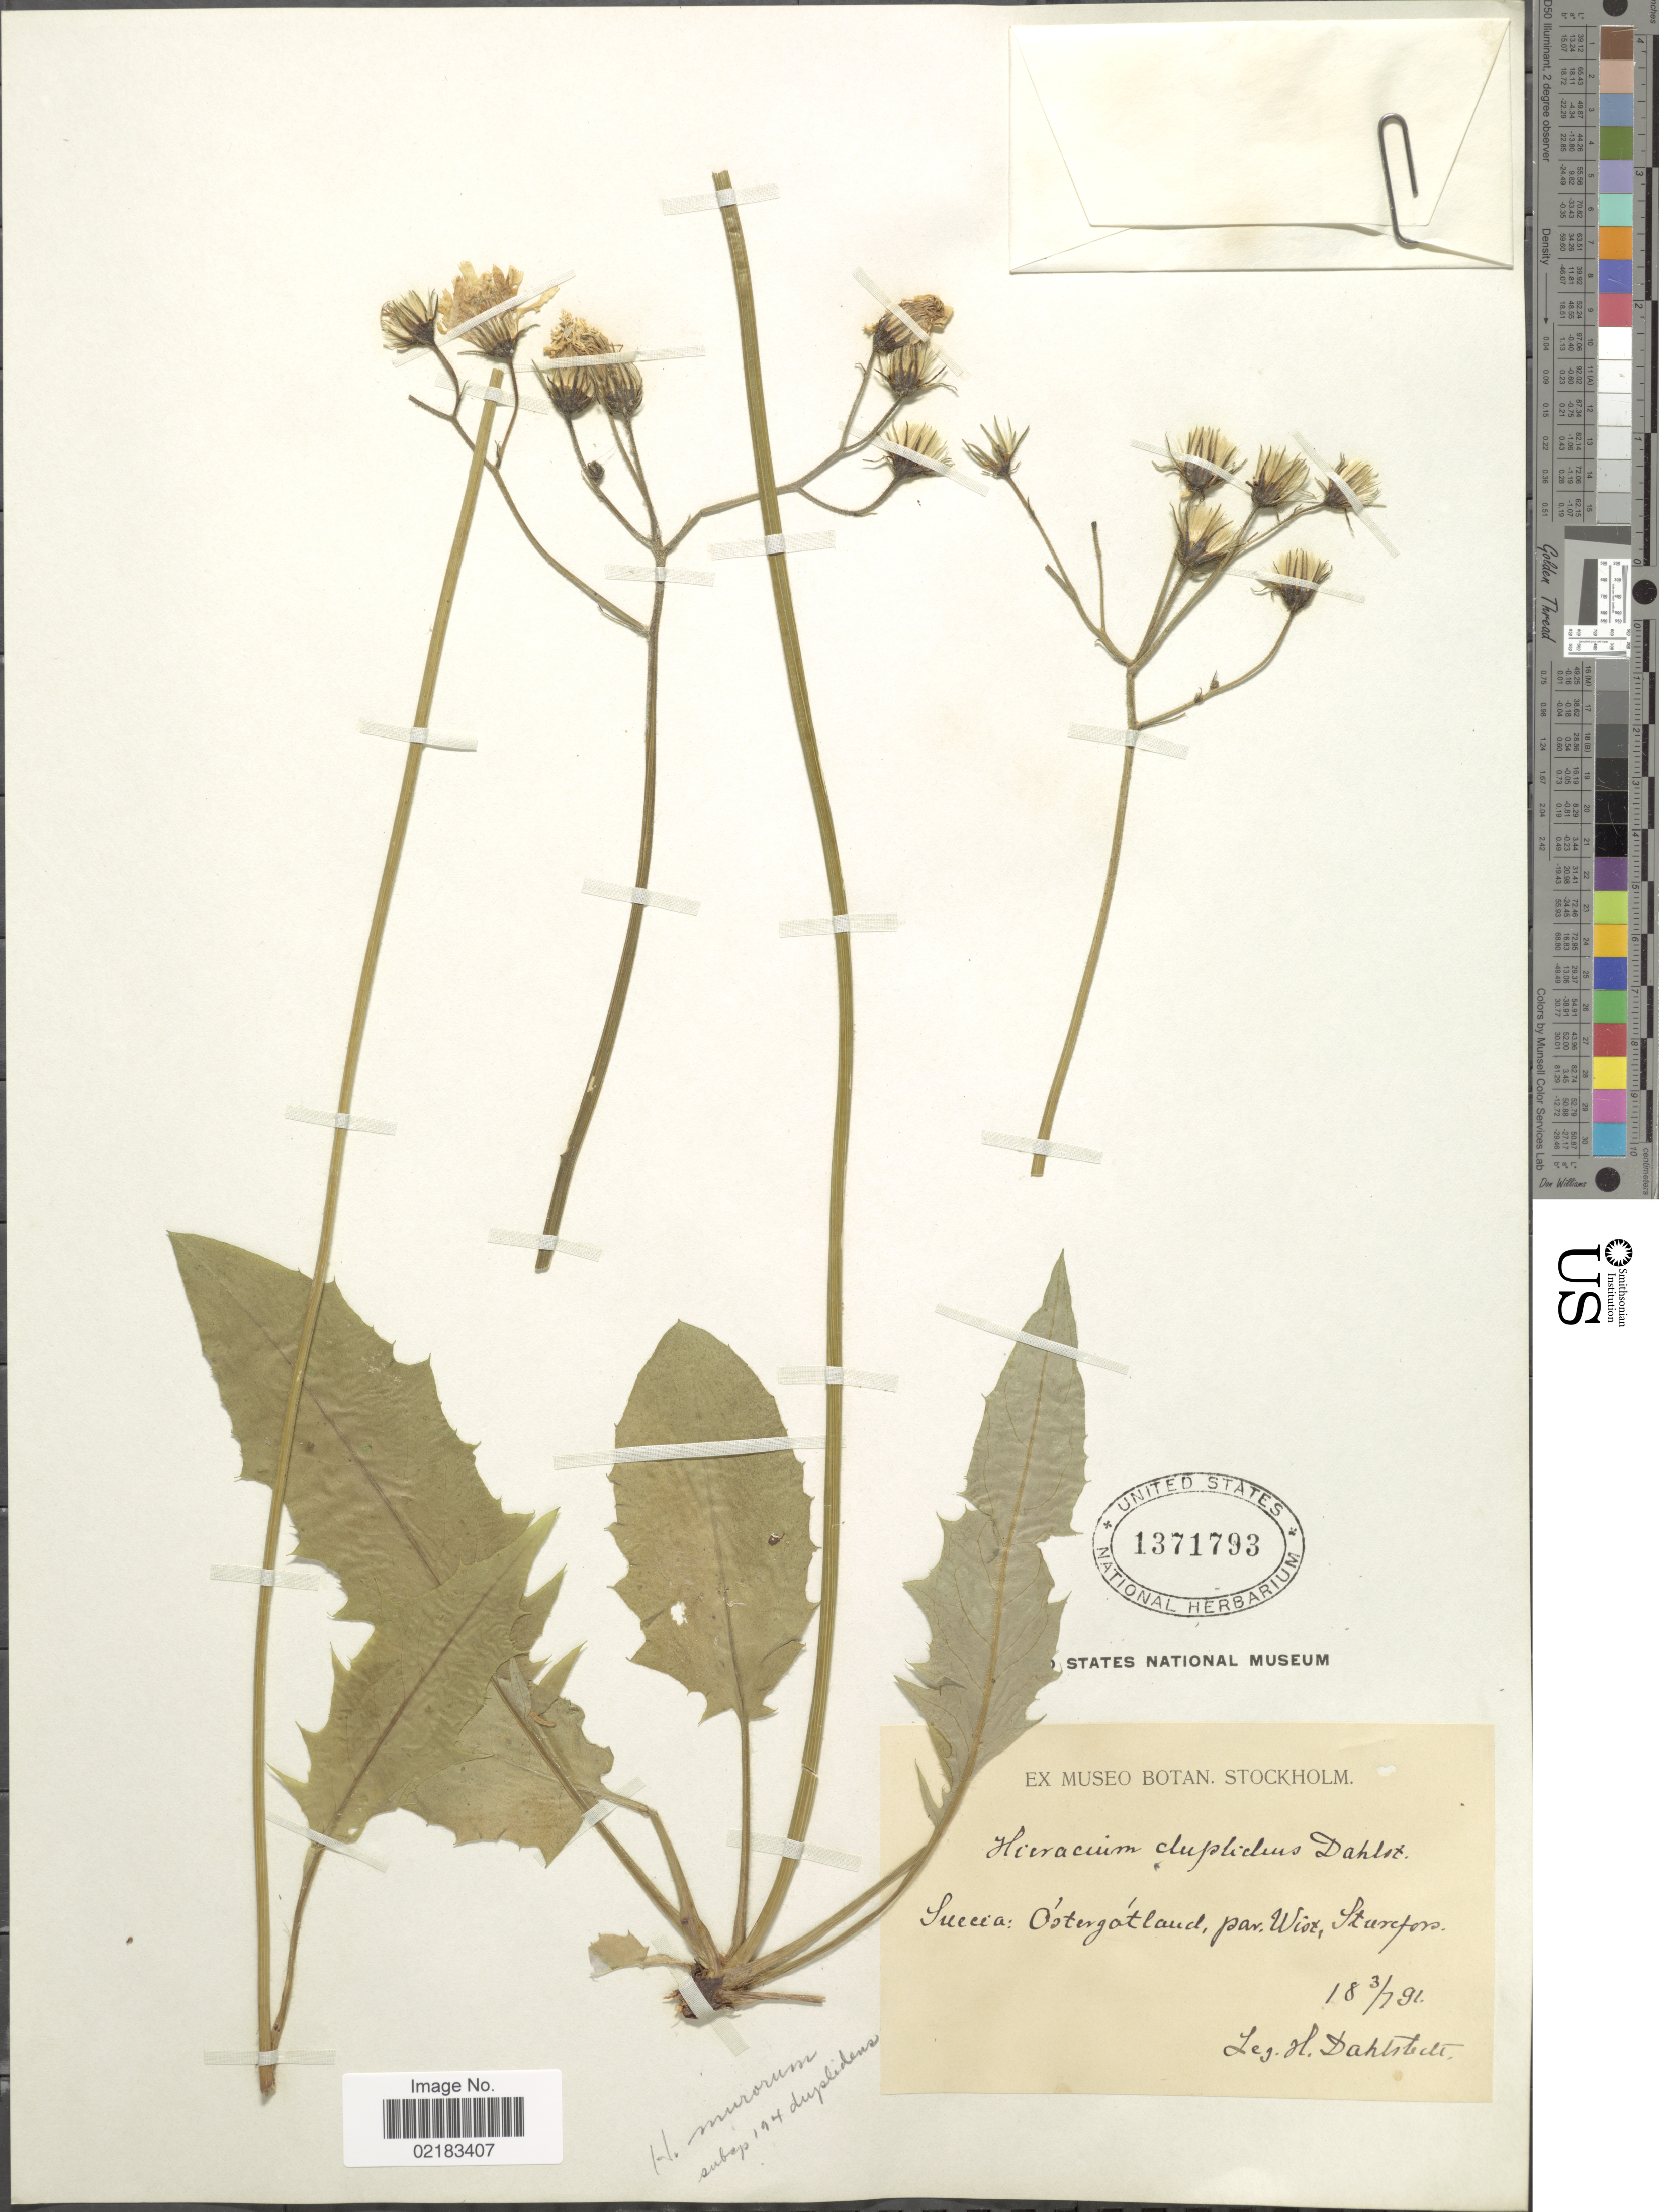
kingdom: Plantae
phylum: Tracheophyta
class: Magnoliopsida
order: Asterales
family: Asteraceae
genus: Hieracium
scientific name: Hieracium murorum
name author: L.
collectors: H. G. Dahlstedt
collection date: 1891-07-03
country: Sweden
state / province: Östergötland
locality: Suecia: Ostergotland, par. Wist, Sturefors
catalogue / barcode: US 1371793